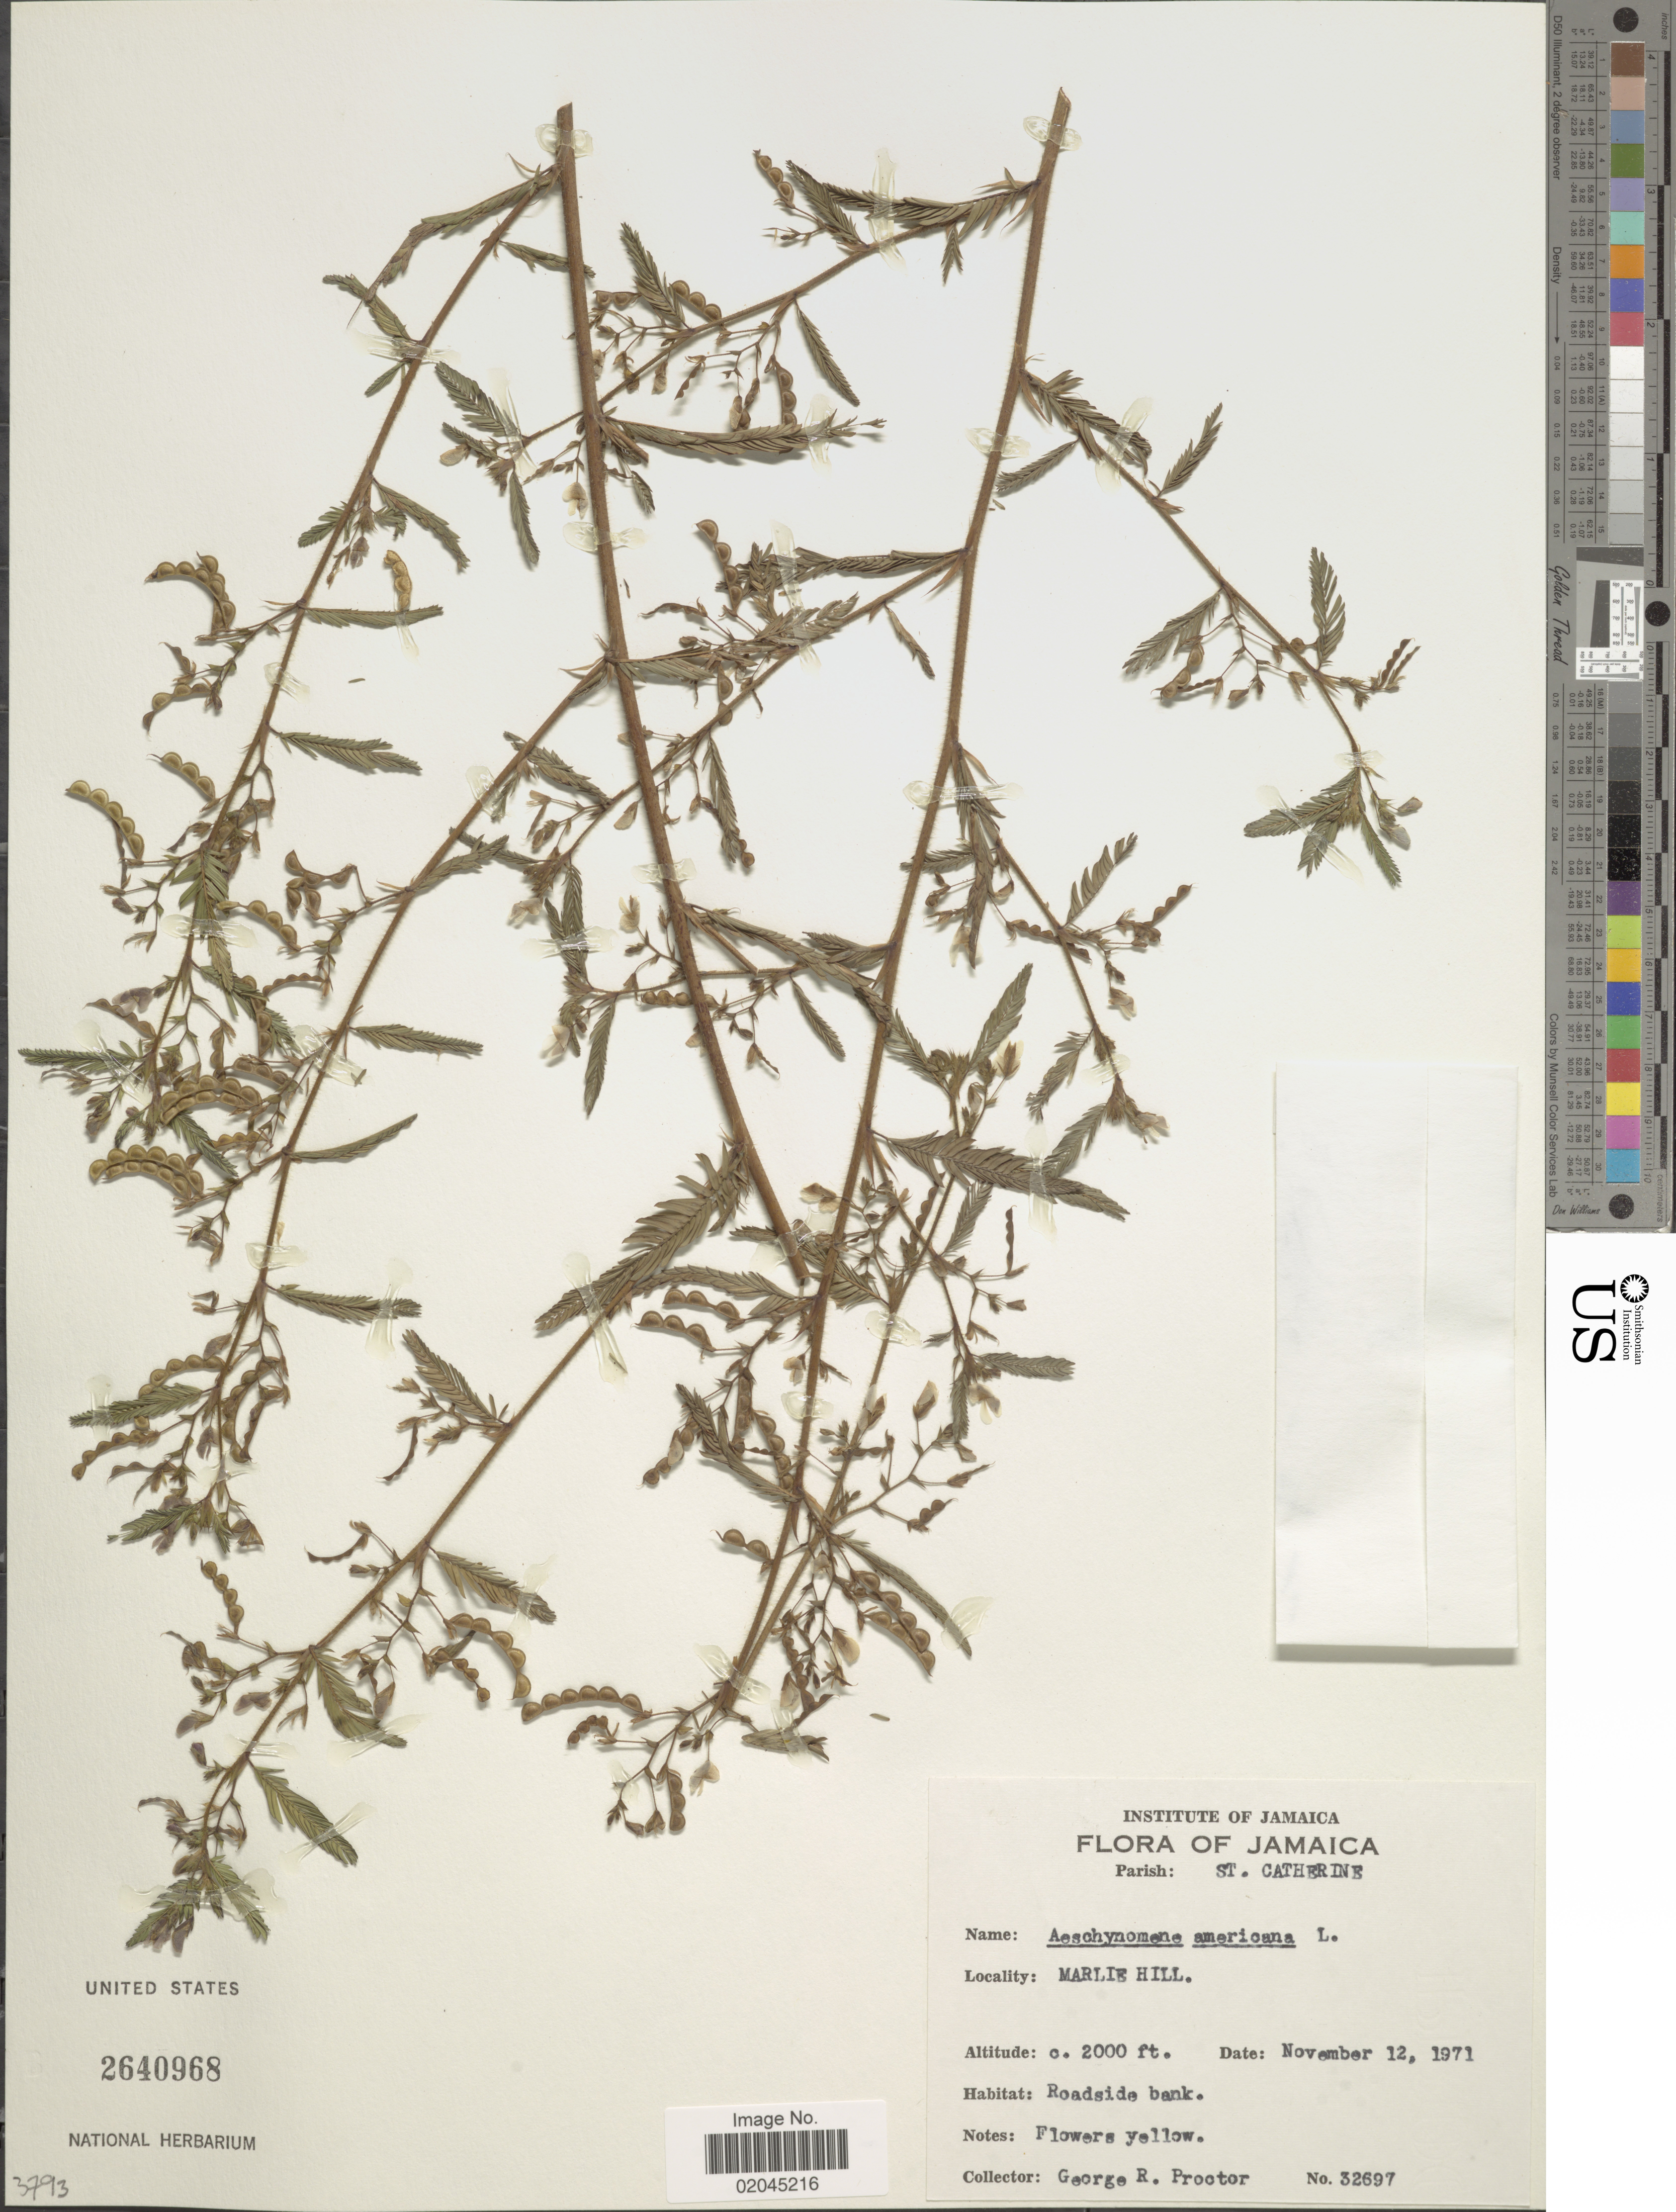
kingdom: Plantae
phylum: Tracheophyta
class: Magnoliopsida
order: Fabales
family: Fabaceae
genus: Aeschynomene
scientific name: Aeschynomene americana var. americana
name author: L.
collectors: G. Proctor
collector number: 32697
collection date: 1971-11-12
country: Jamaica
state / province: Saint Catherine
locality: Parish: St. Catherine, Marie Hill, Roadside bank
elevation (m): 610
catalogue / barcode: US 2640968